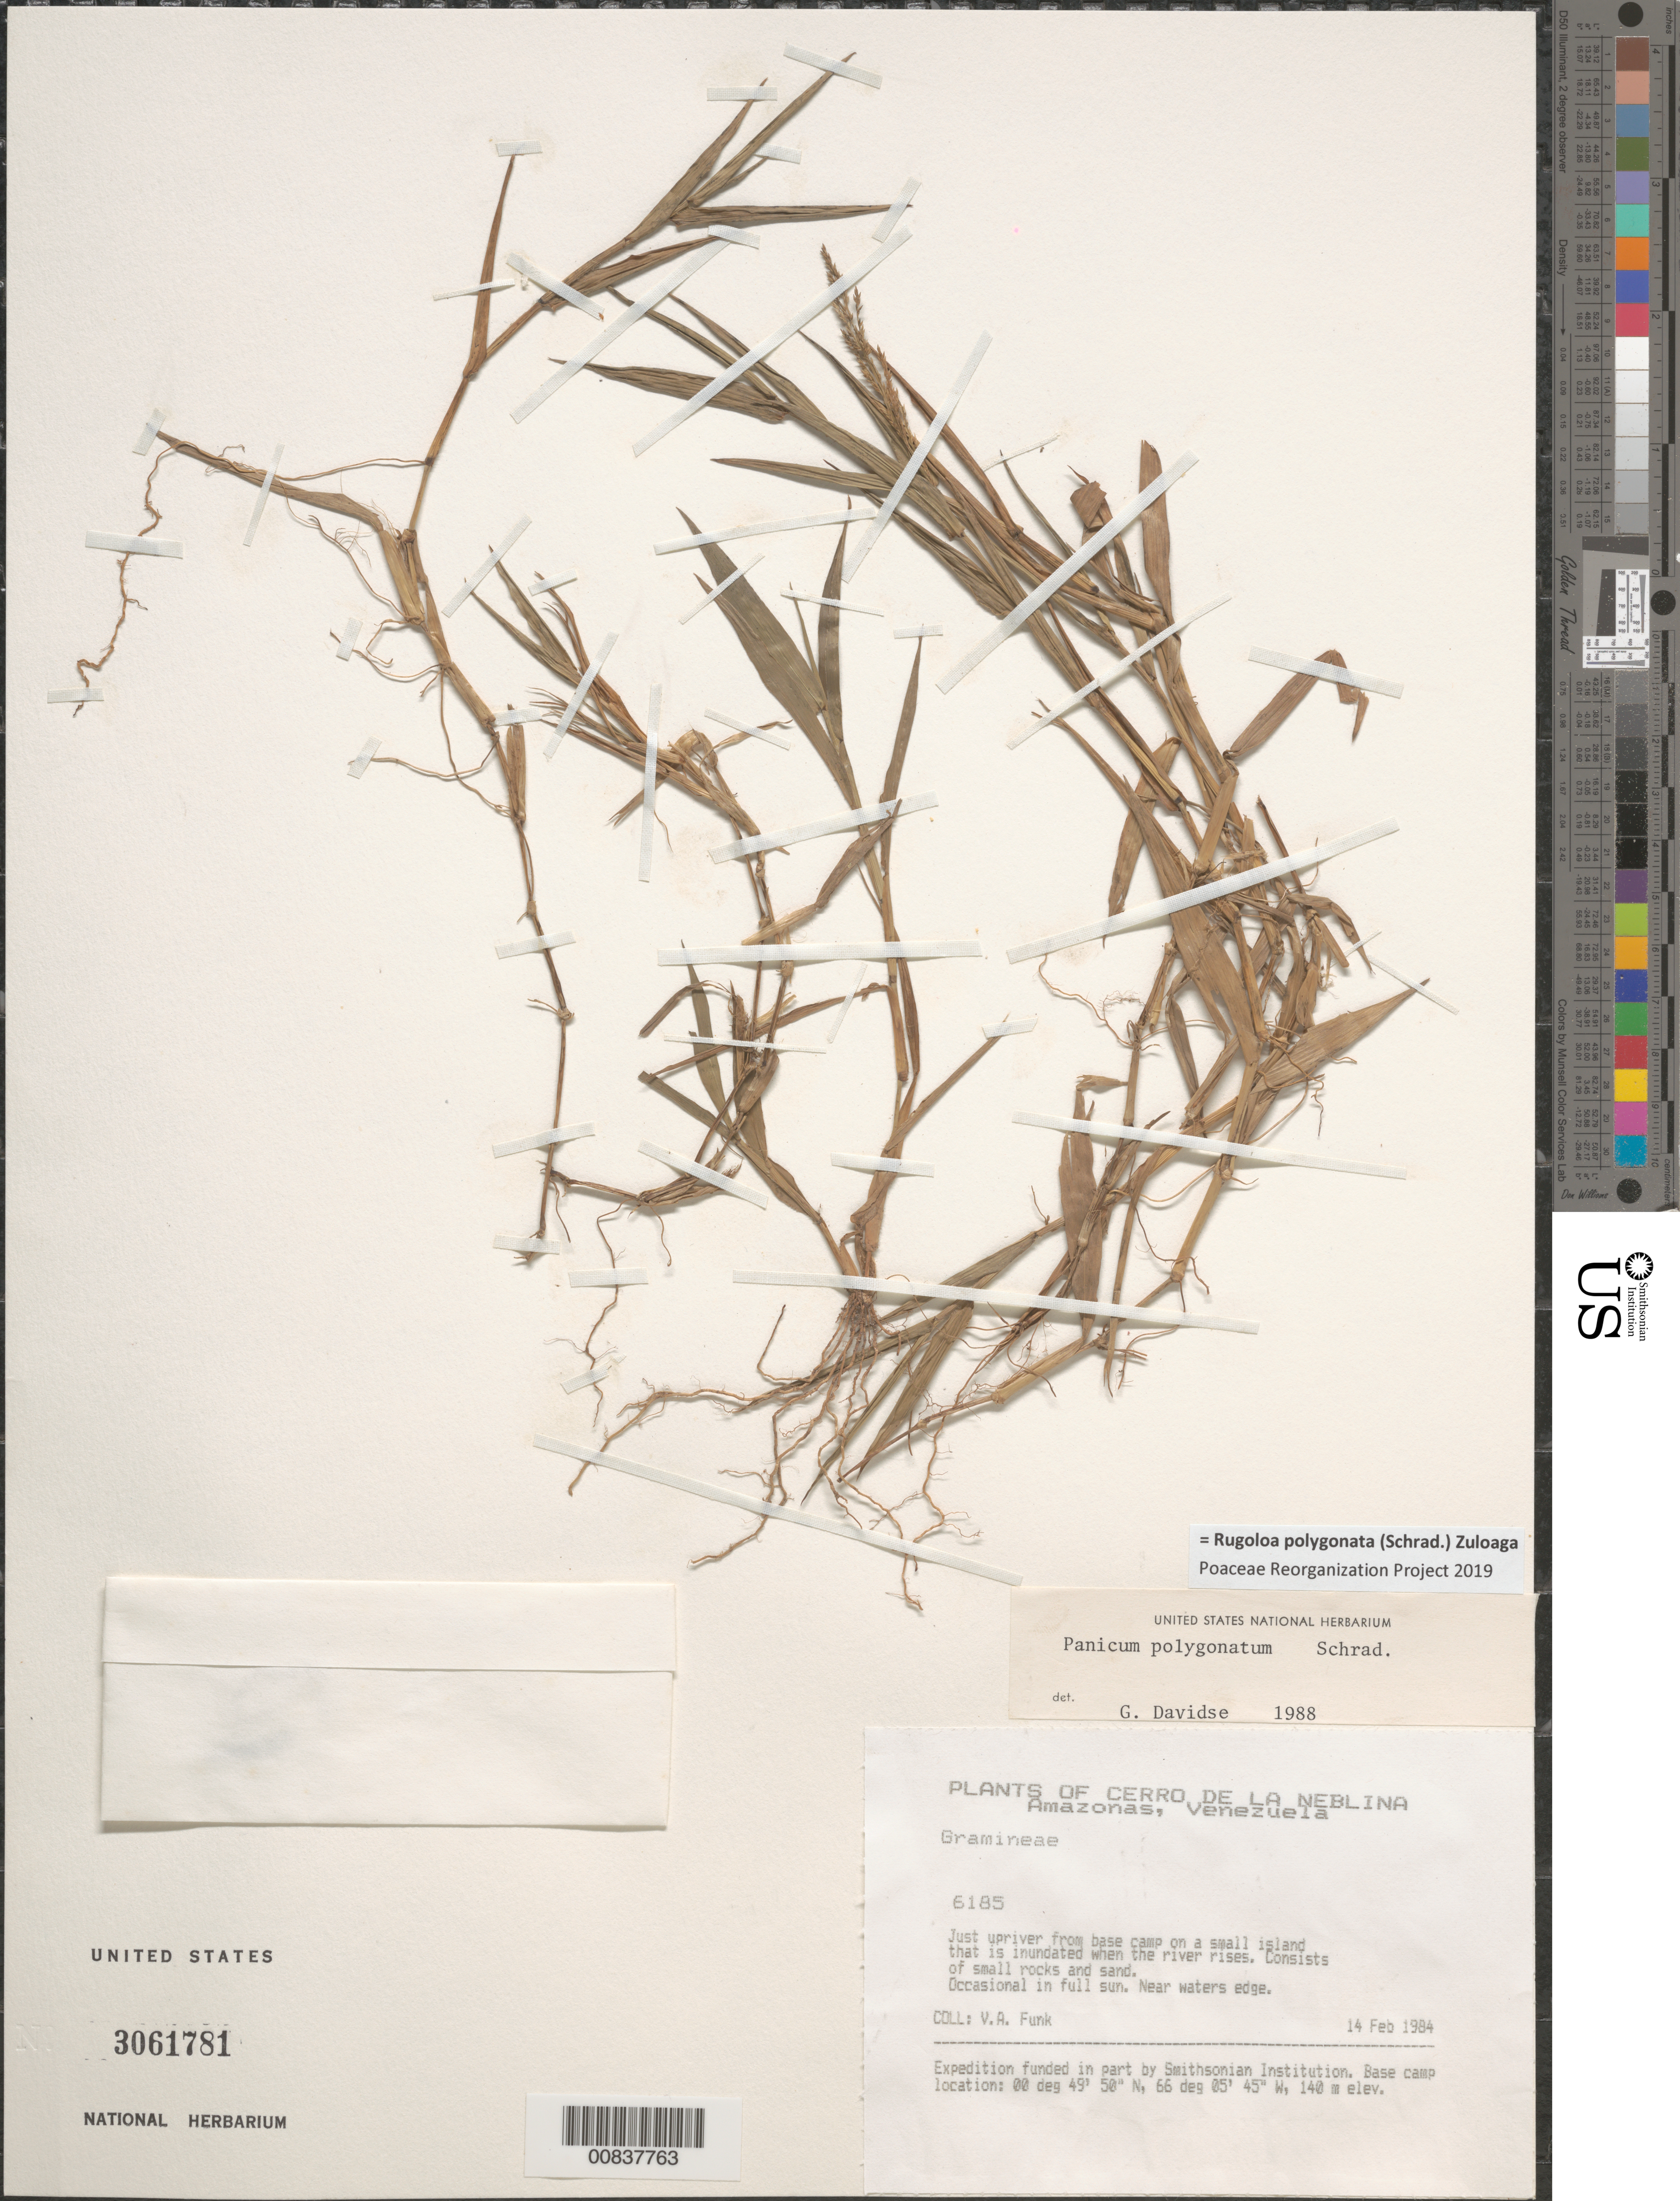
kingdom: Plantae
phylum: Tracheophyta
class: Liliopsida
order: Poales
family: Poaceae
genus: Panicum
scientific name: Panicum polygonatum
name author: Schrad.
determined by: Davidse, Gerrit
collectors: V. Funk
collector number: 6185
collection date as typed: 14-Feb-84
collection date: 1984-02-14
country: Venezuela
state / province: Amazonas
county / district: Río Negro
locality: Cerro de la Neblina, upriver from base camp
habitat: Small island, inundated when river rises; consists of small rocks and sand; in full sun near waters edge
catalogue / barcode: US 3061781